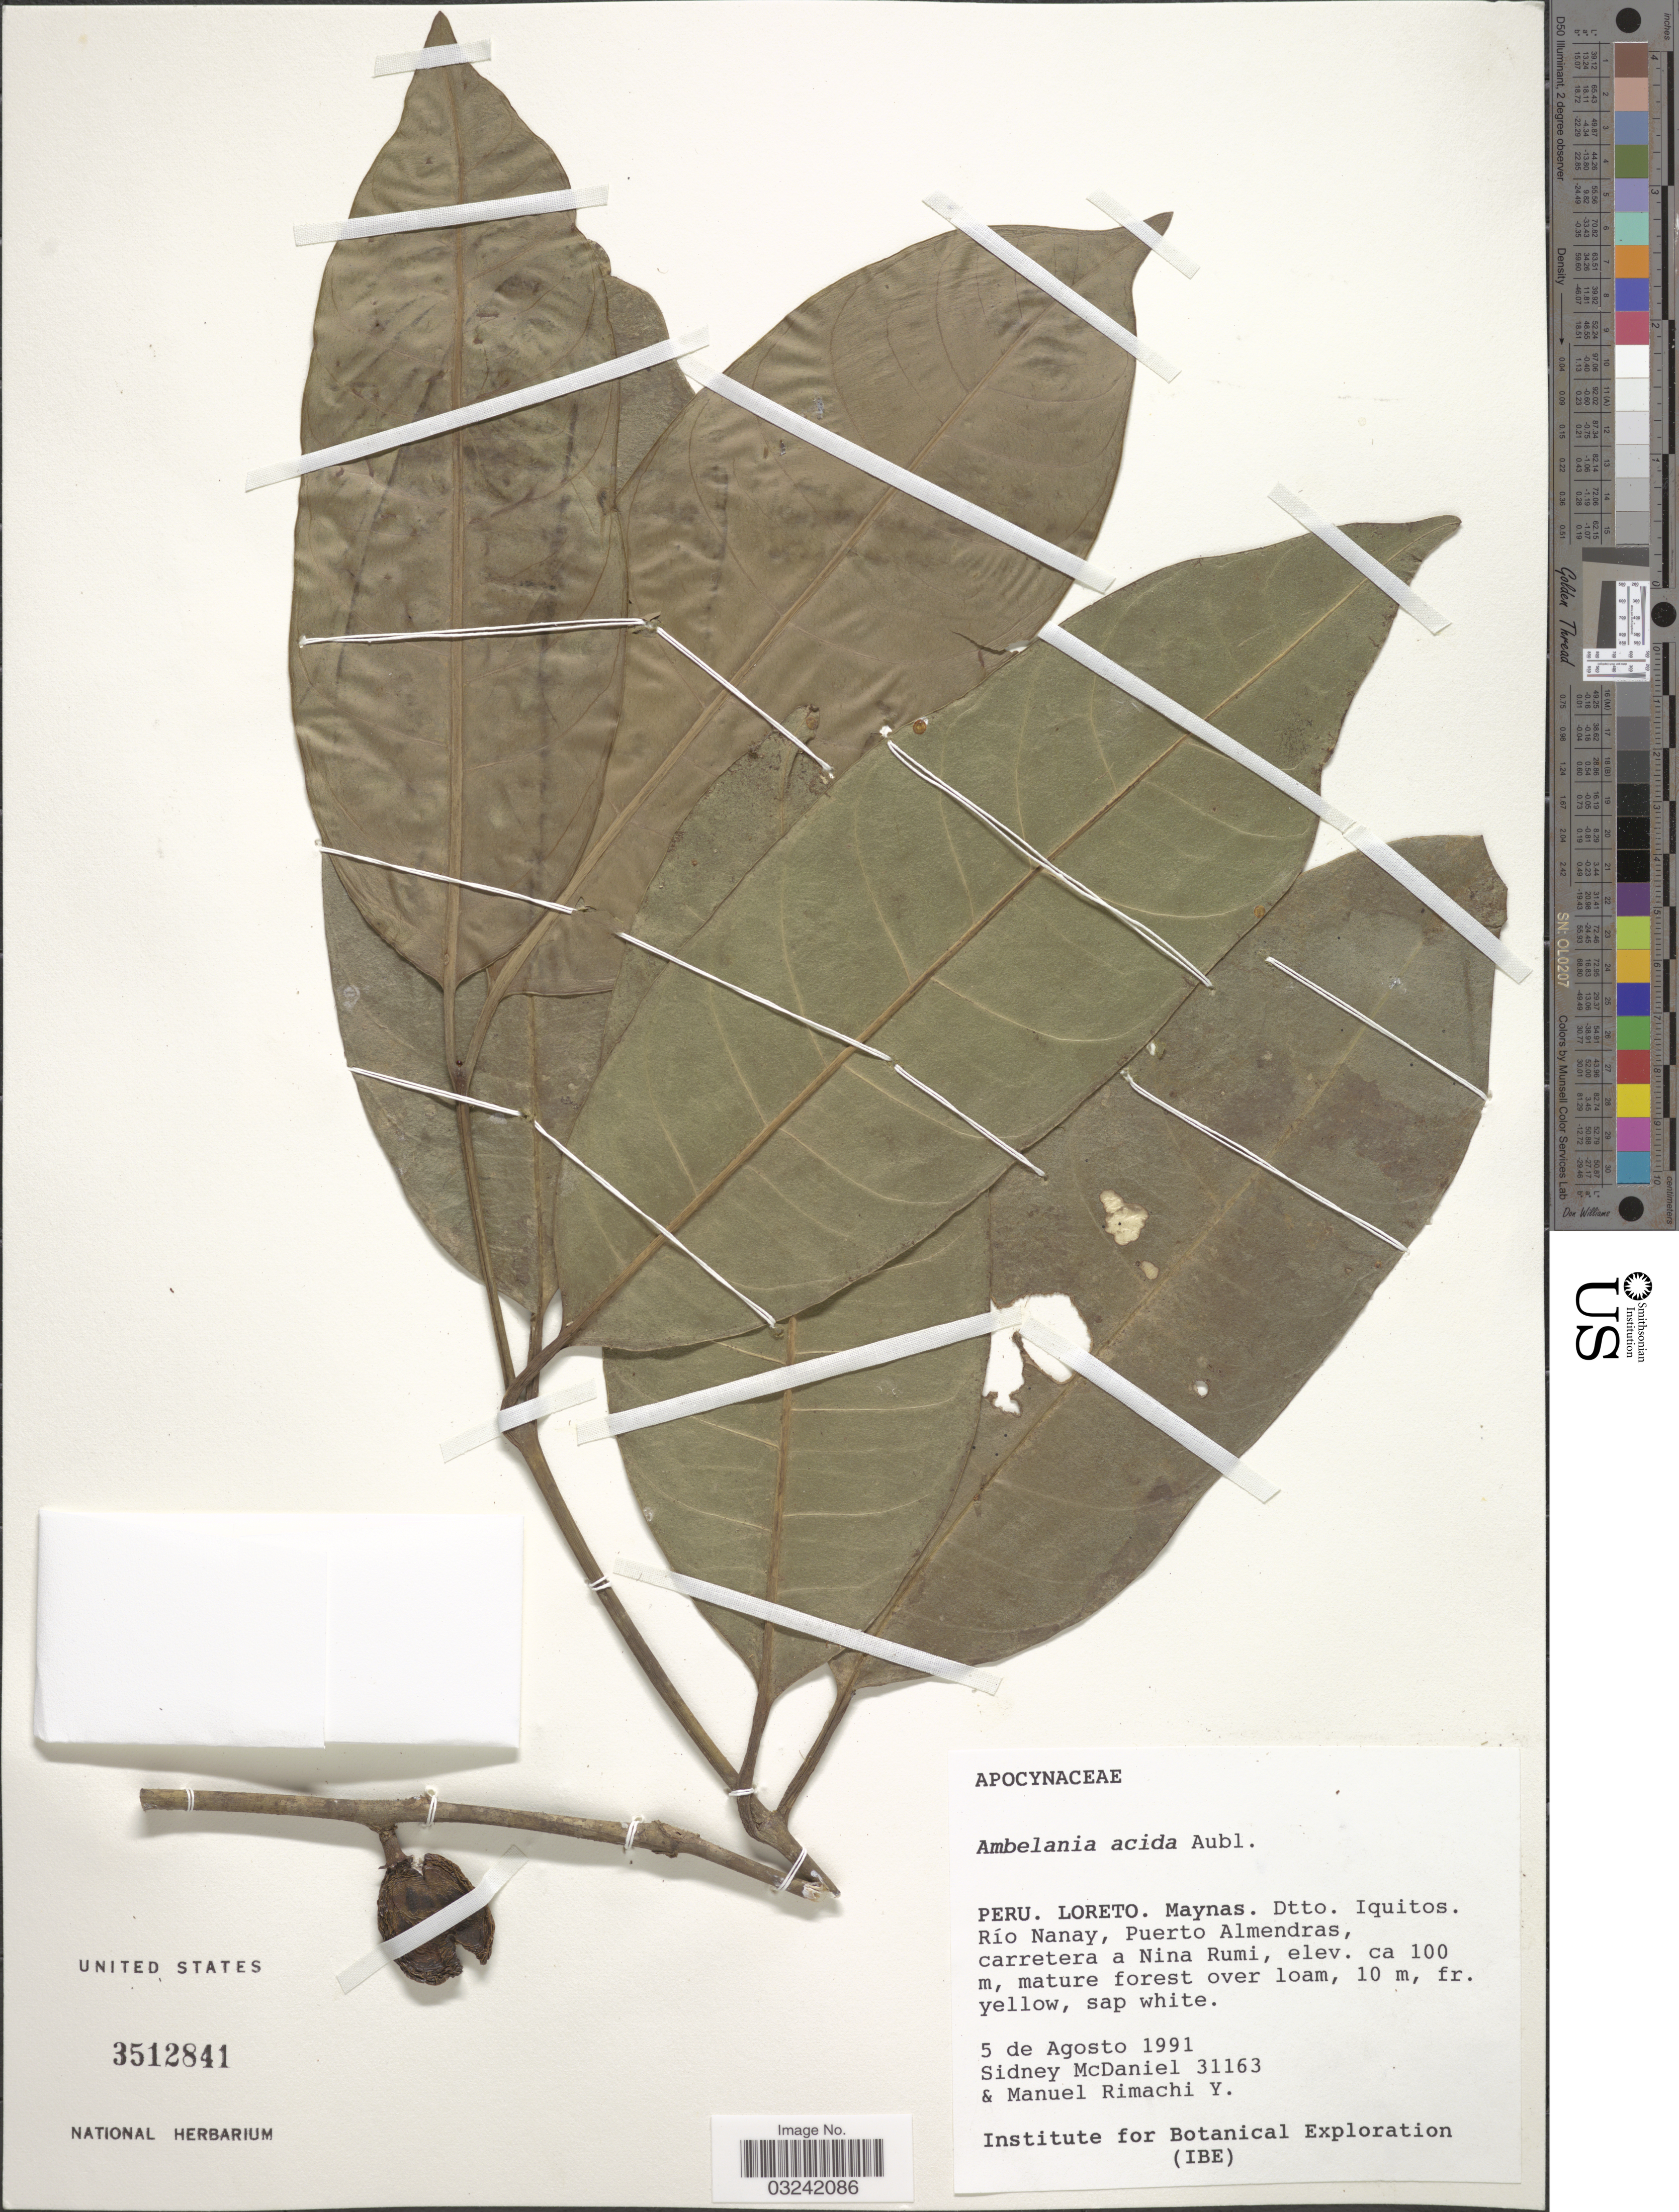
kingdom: Plantae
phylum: Tracheophyta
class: Magnoliopsida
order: Gentianales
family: Apocynaceae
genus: Ambelania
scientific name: Ambelania acida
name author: Aubl.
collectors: S. McDaniel & M. Rimachi Y.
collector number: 31163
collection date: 1991-08-05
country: Peru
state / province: Loreto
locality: Maynas. Dtto. Iquitos. Río Nanay, Puerto Almendras, carretera a Nina Rumi.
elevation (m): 100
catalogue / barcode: US 3512841